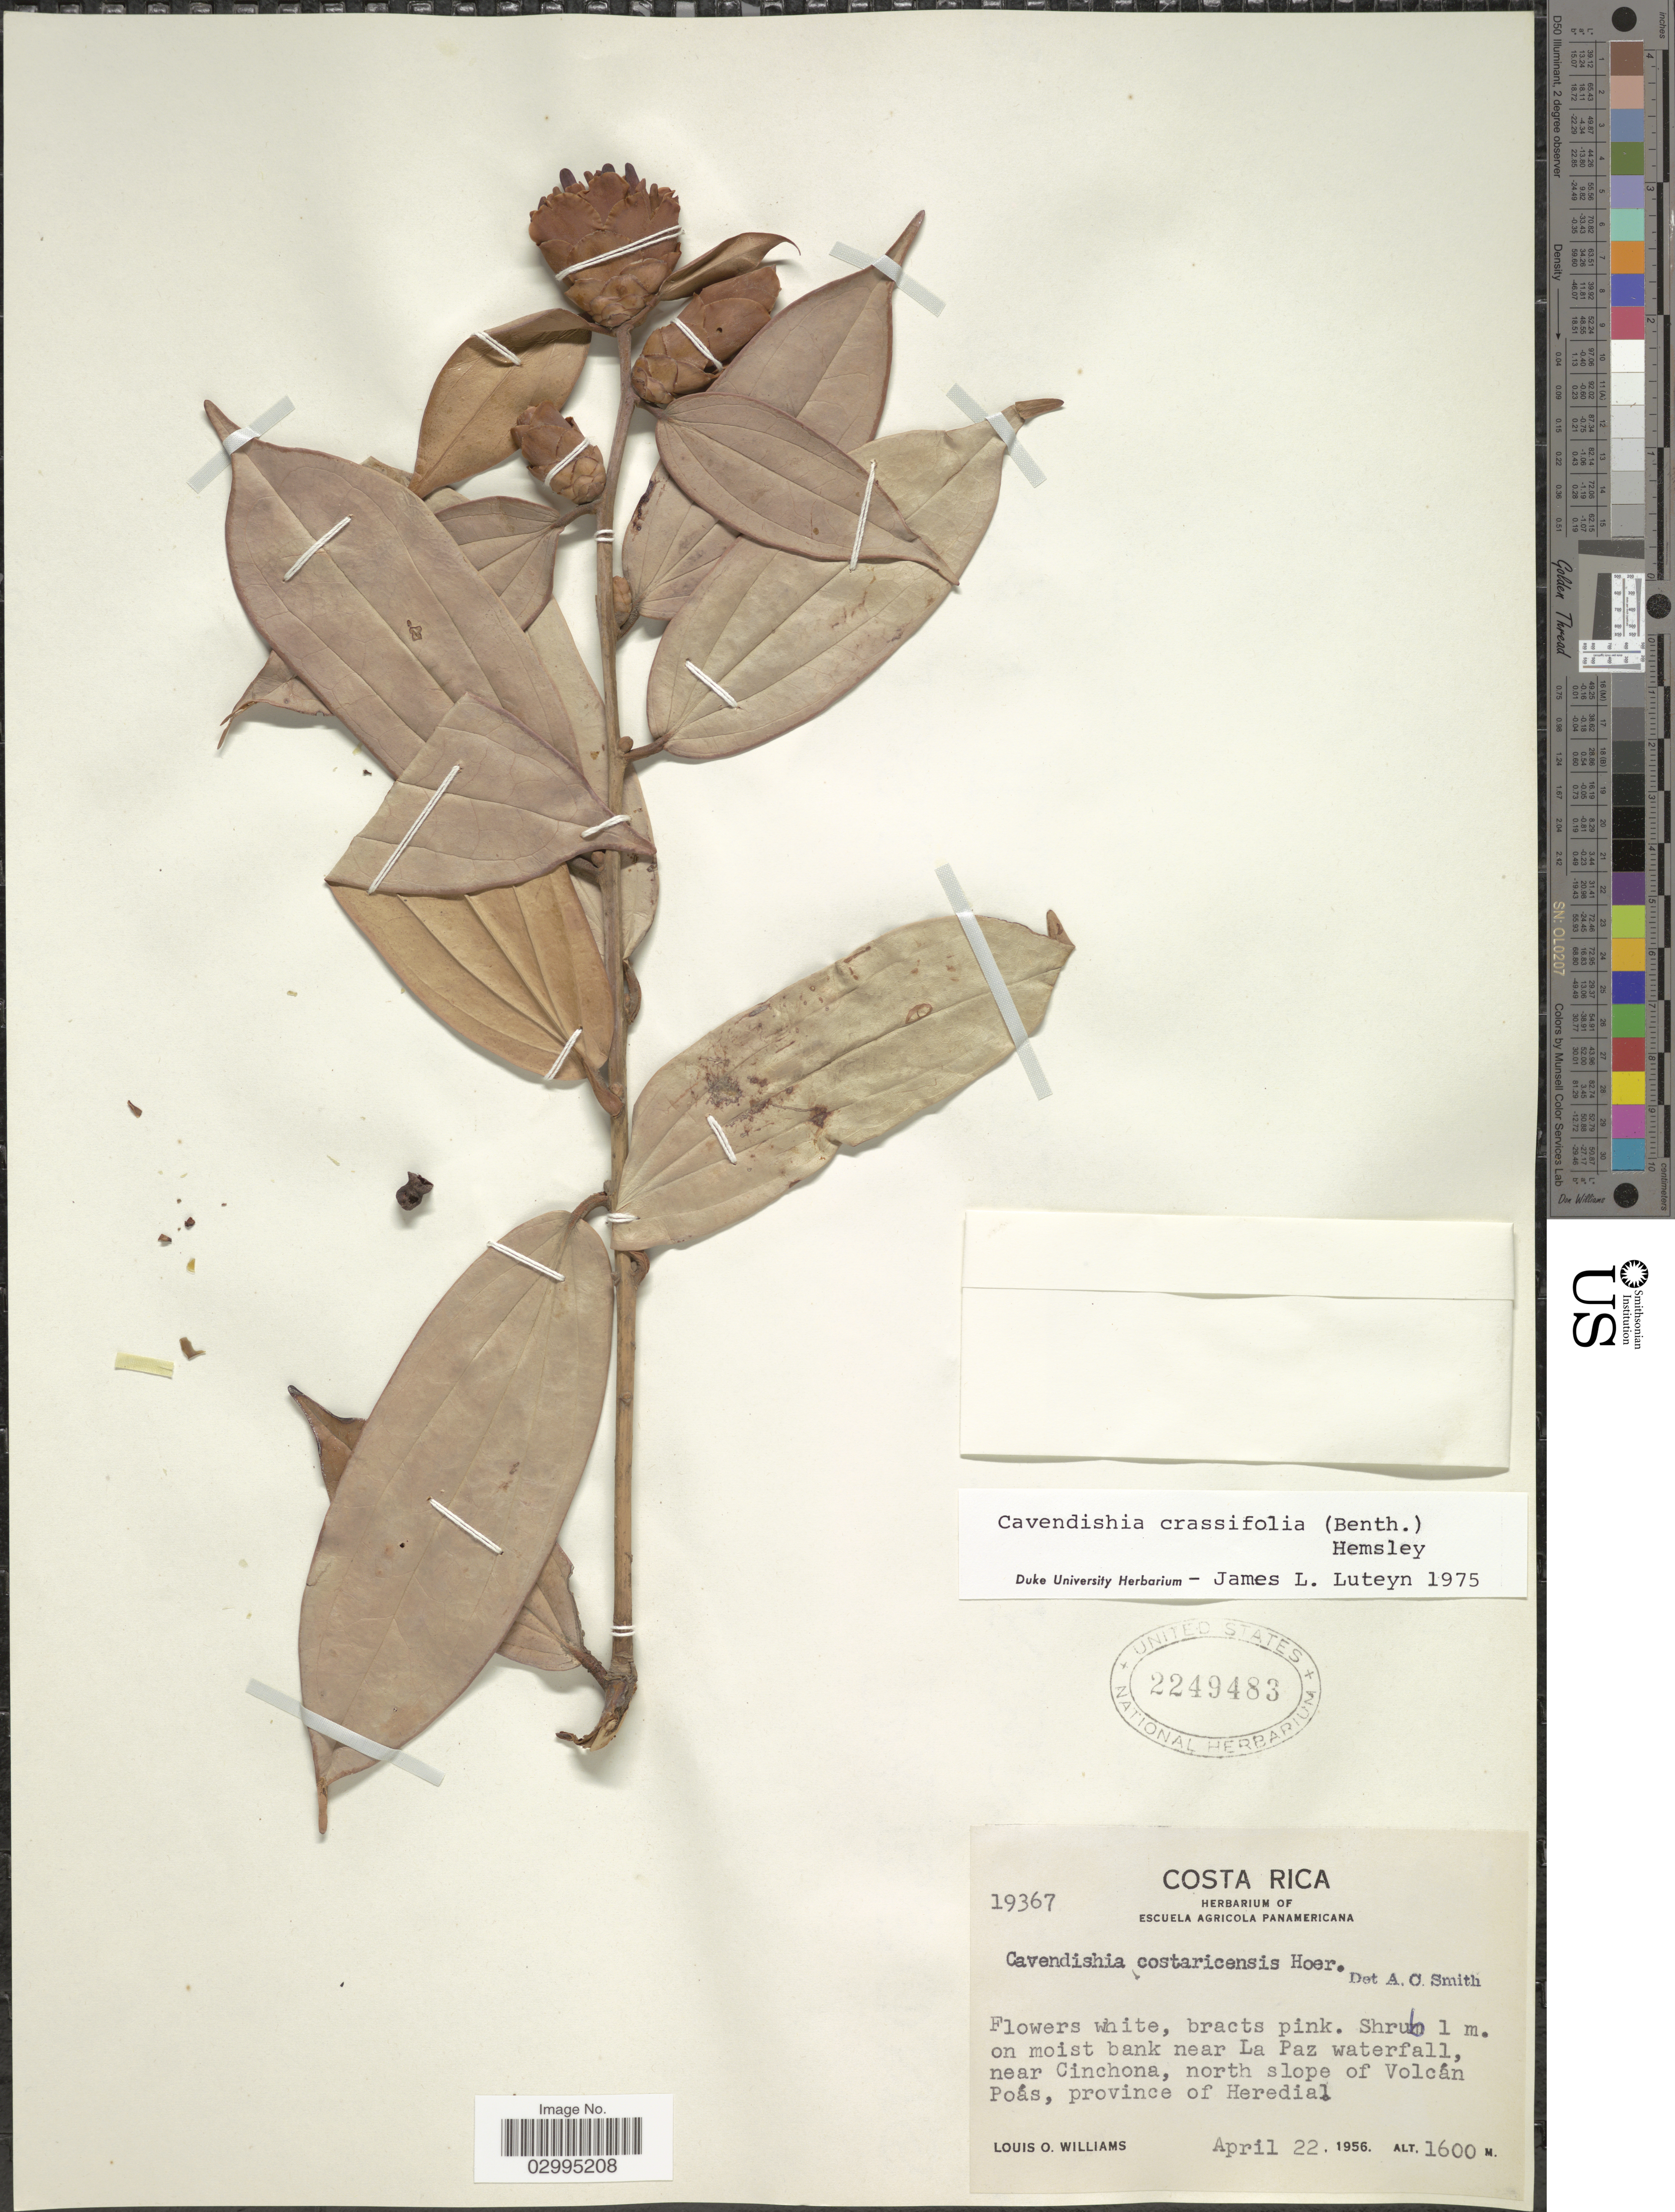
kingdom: Plantae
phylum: Tracheophyta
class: Magnoliopsida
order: Ericales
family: Ericaceae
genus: Cavendishia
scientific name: Cavendishia crassifolia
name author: (Benth.) Hemsl.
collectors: L. O. Williams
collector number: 19367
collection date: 1956-04-22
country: Costa Rica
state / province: Heredia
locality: Near La Paz waterfall, near Cinchona, north slope of Volcán Poás.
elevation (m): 1600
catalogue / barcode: US 2249483